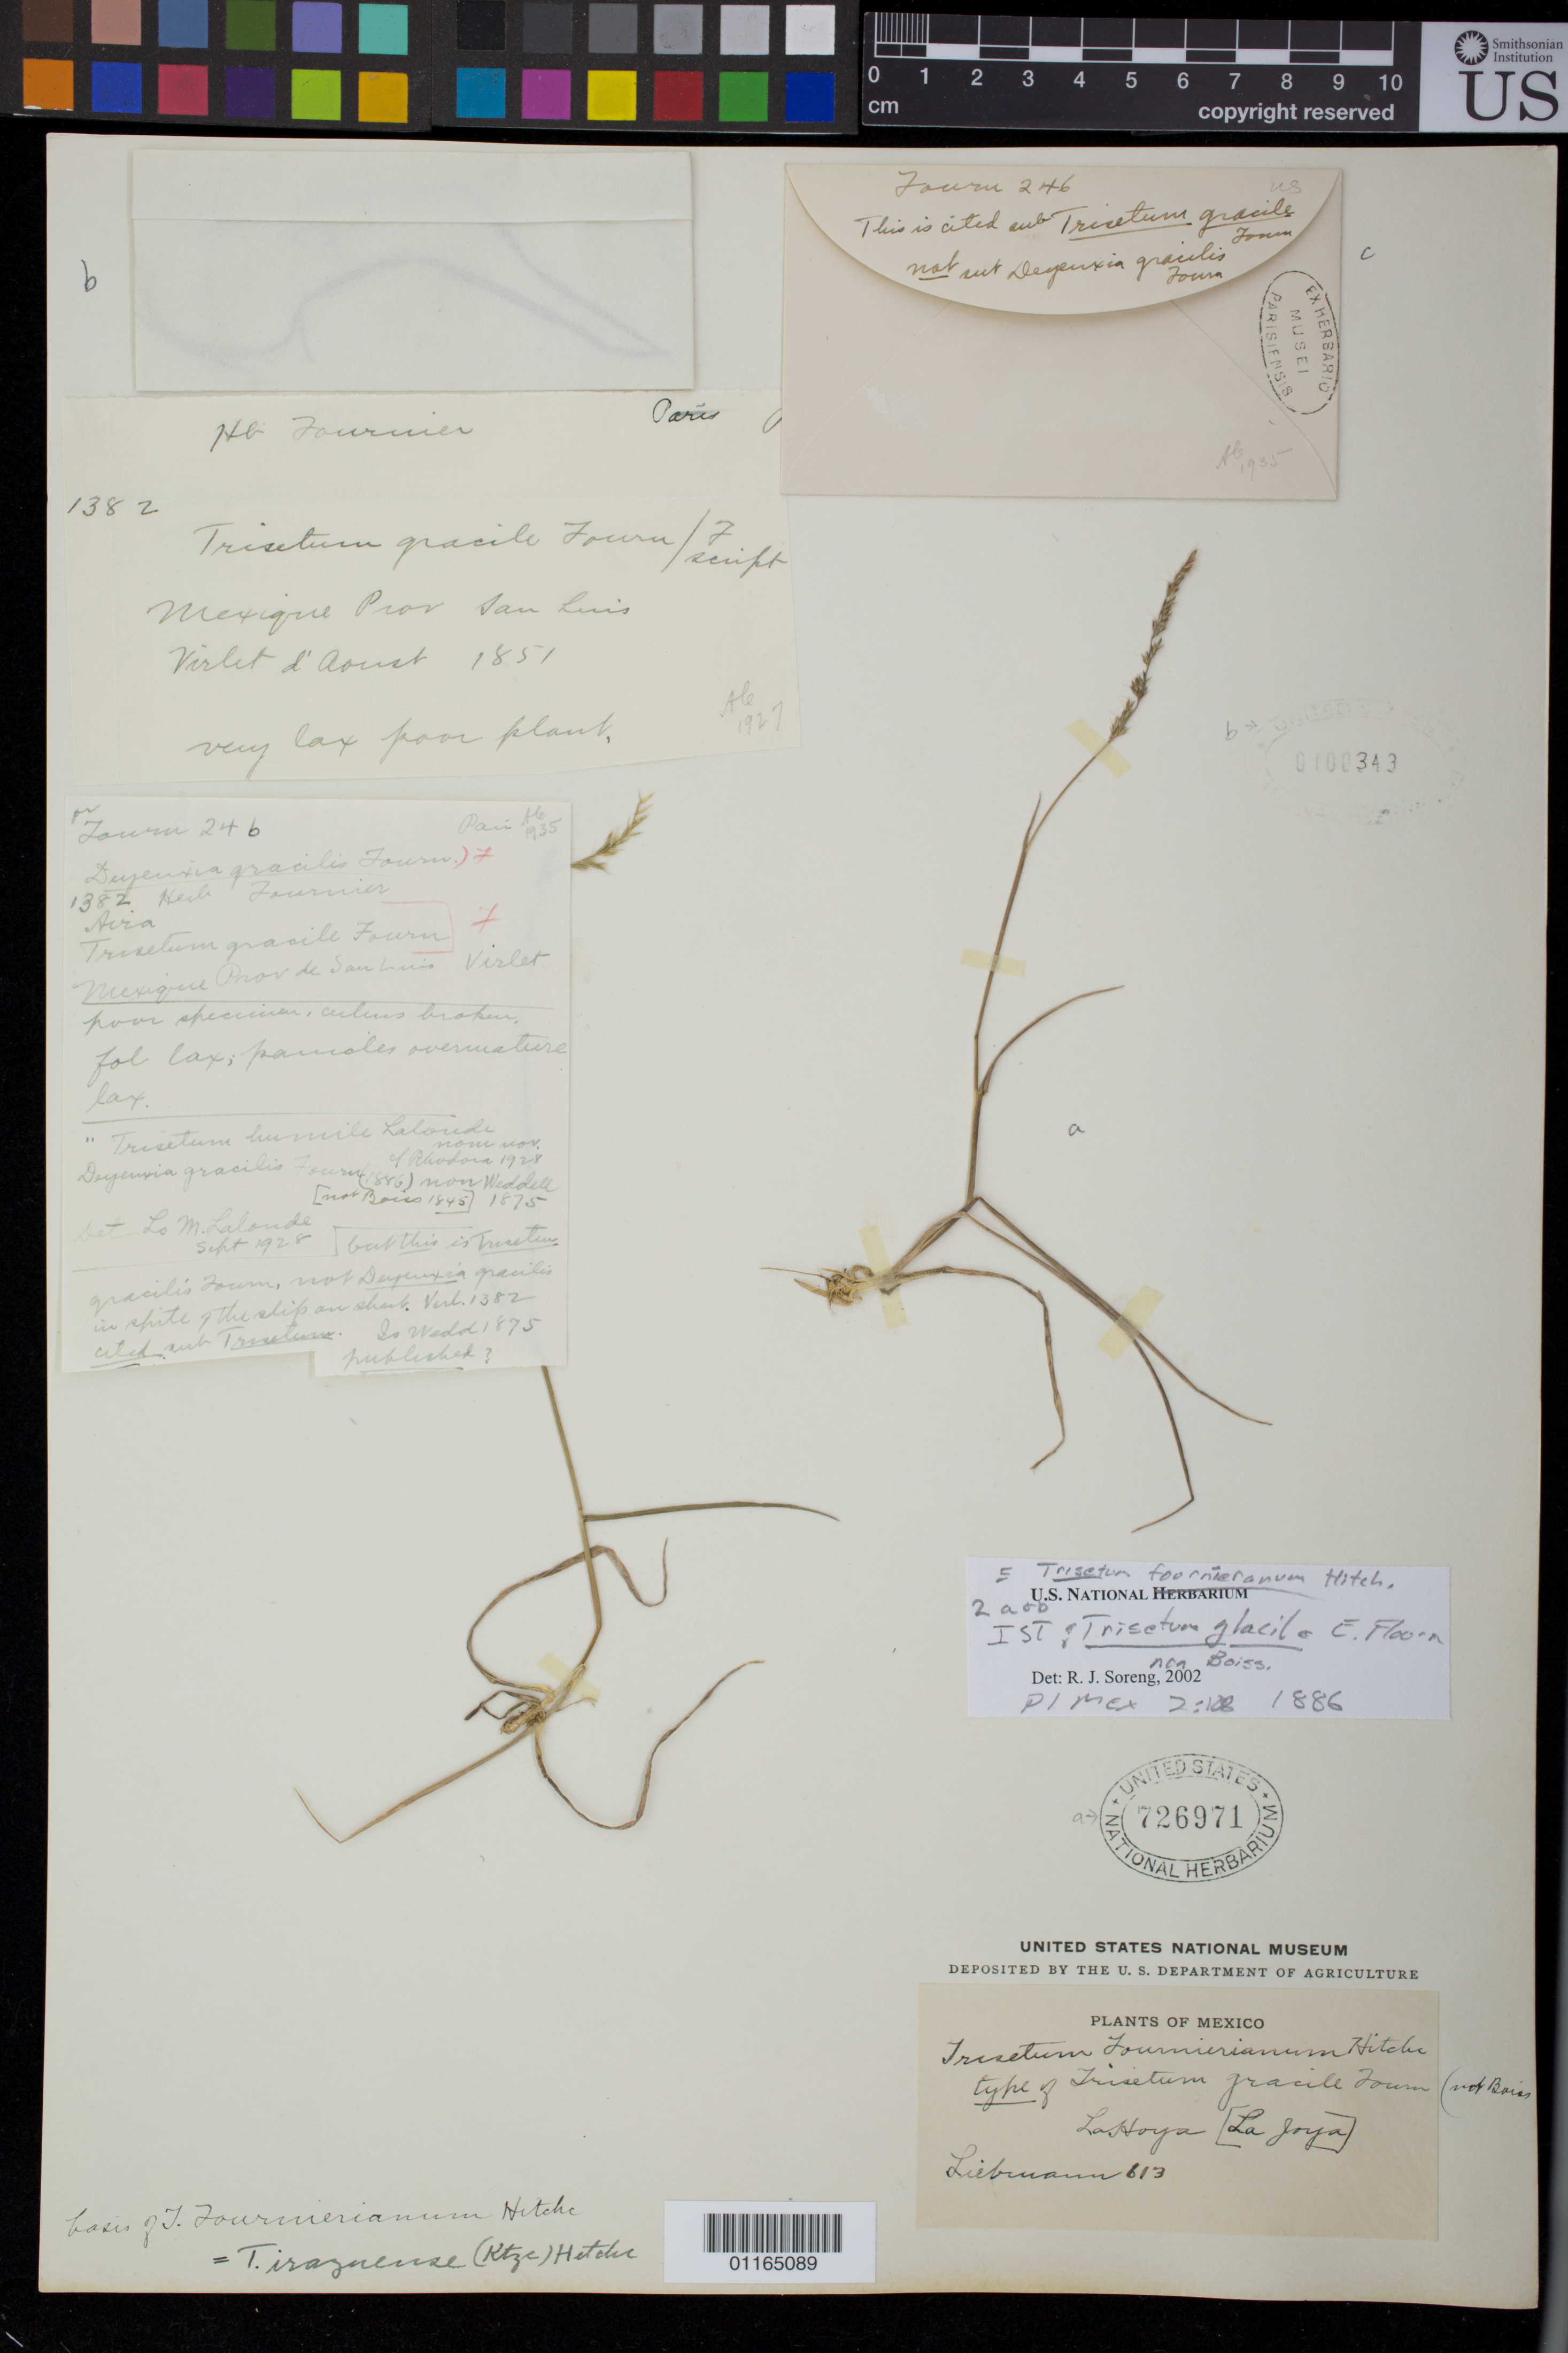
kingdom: Plantae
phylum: Tracheophyta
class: Liliopsida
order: Poales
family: Poaceae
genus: Trisetum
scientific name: Trisetum gracile E. Fourn., nom. illeg.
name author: E. Fourn.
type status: Isosyntype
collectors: F. M. Liebmann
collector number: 613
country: Mexico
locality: La Hoya [La Joya]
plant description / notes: Specimen mounted with 3 elements: "a", Liebmann 613 (syntype, USNH 726971); "b", Virlet d'Aoust 1382 (syntype, USNH 100343, fragmentary material ex herb. Fournier, Paris); also mounted on sheet is fragmentary material (ex herb. Fournier? Paris) of Fournier 246, possibly original material but not cited in protologue and not a type.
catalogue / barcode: US 726971